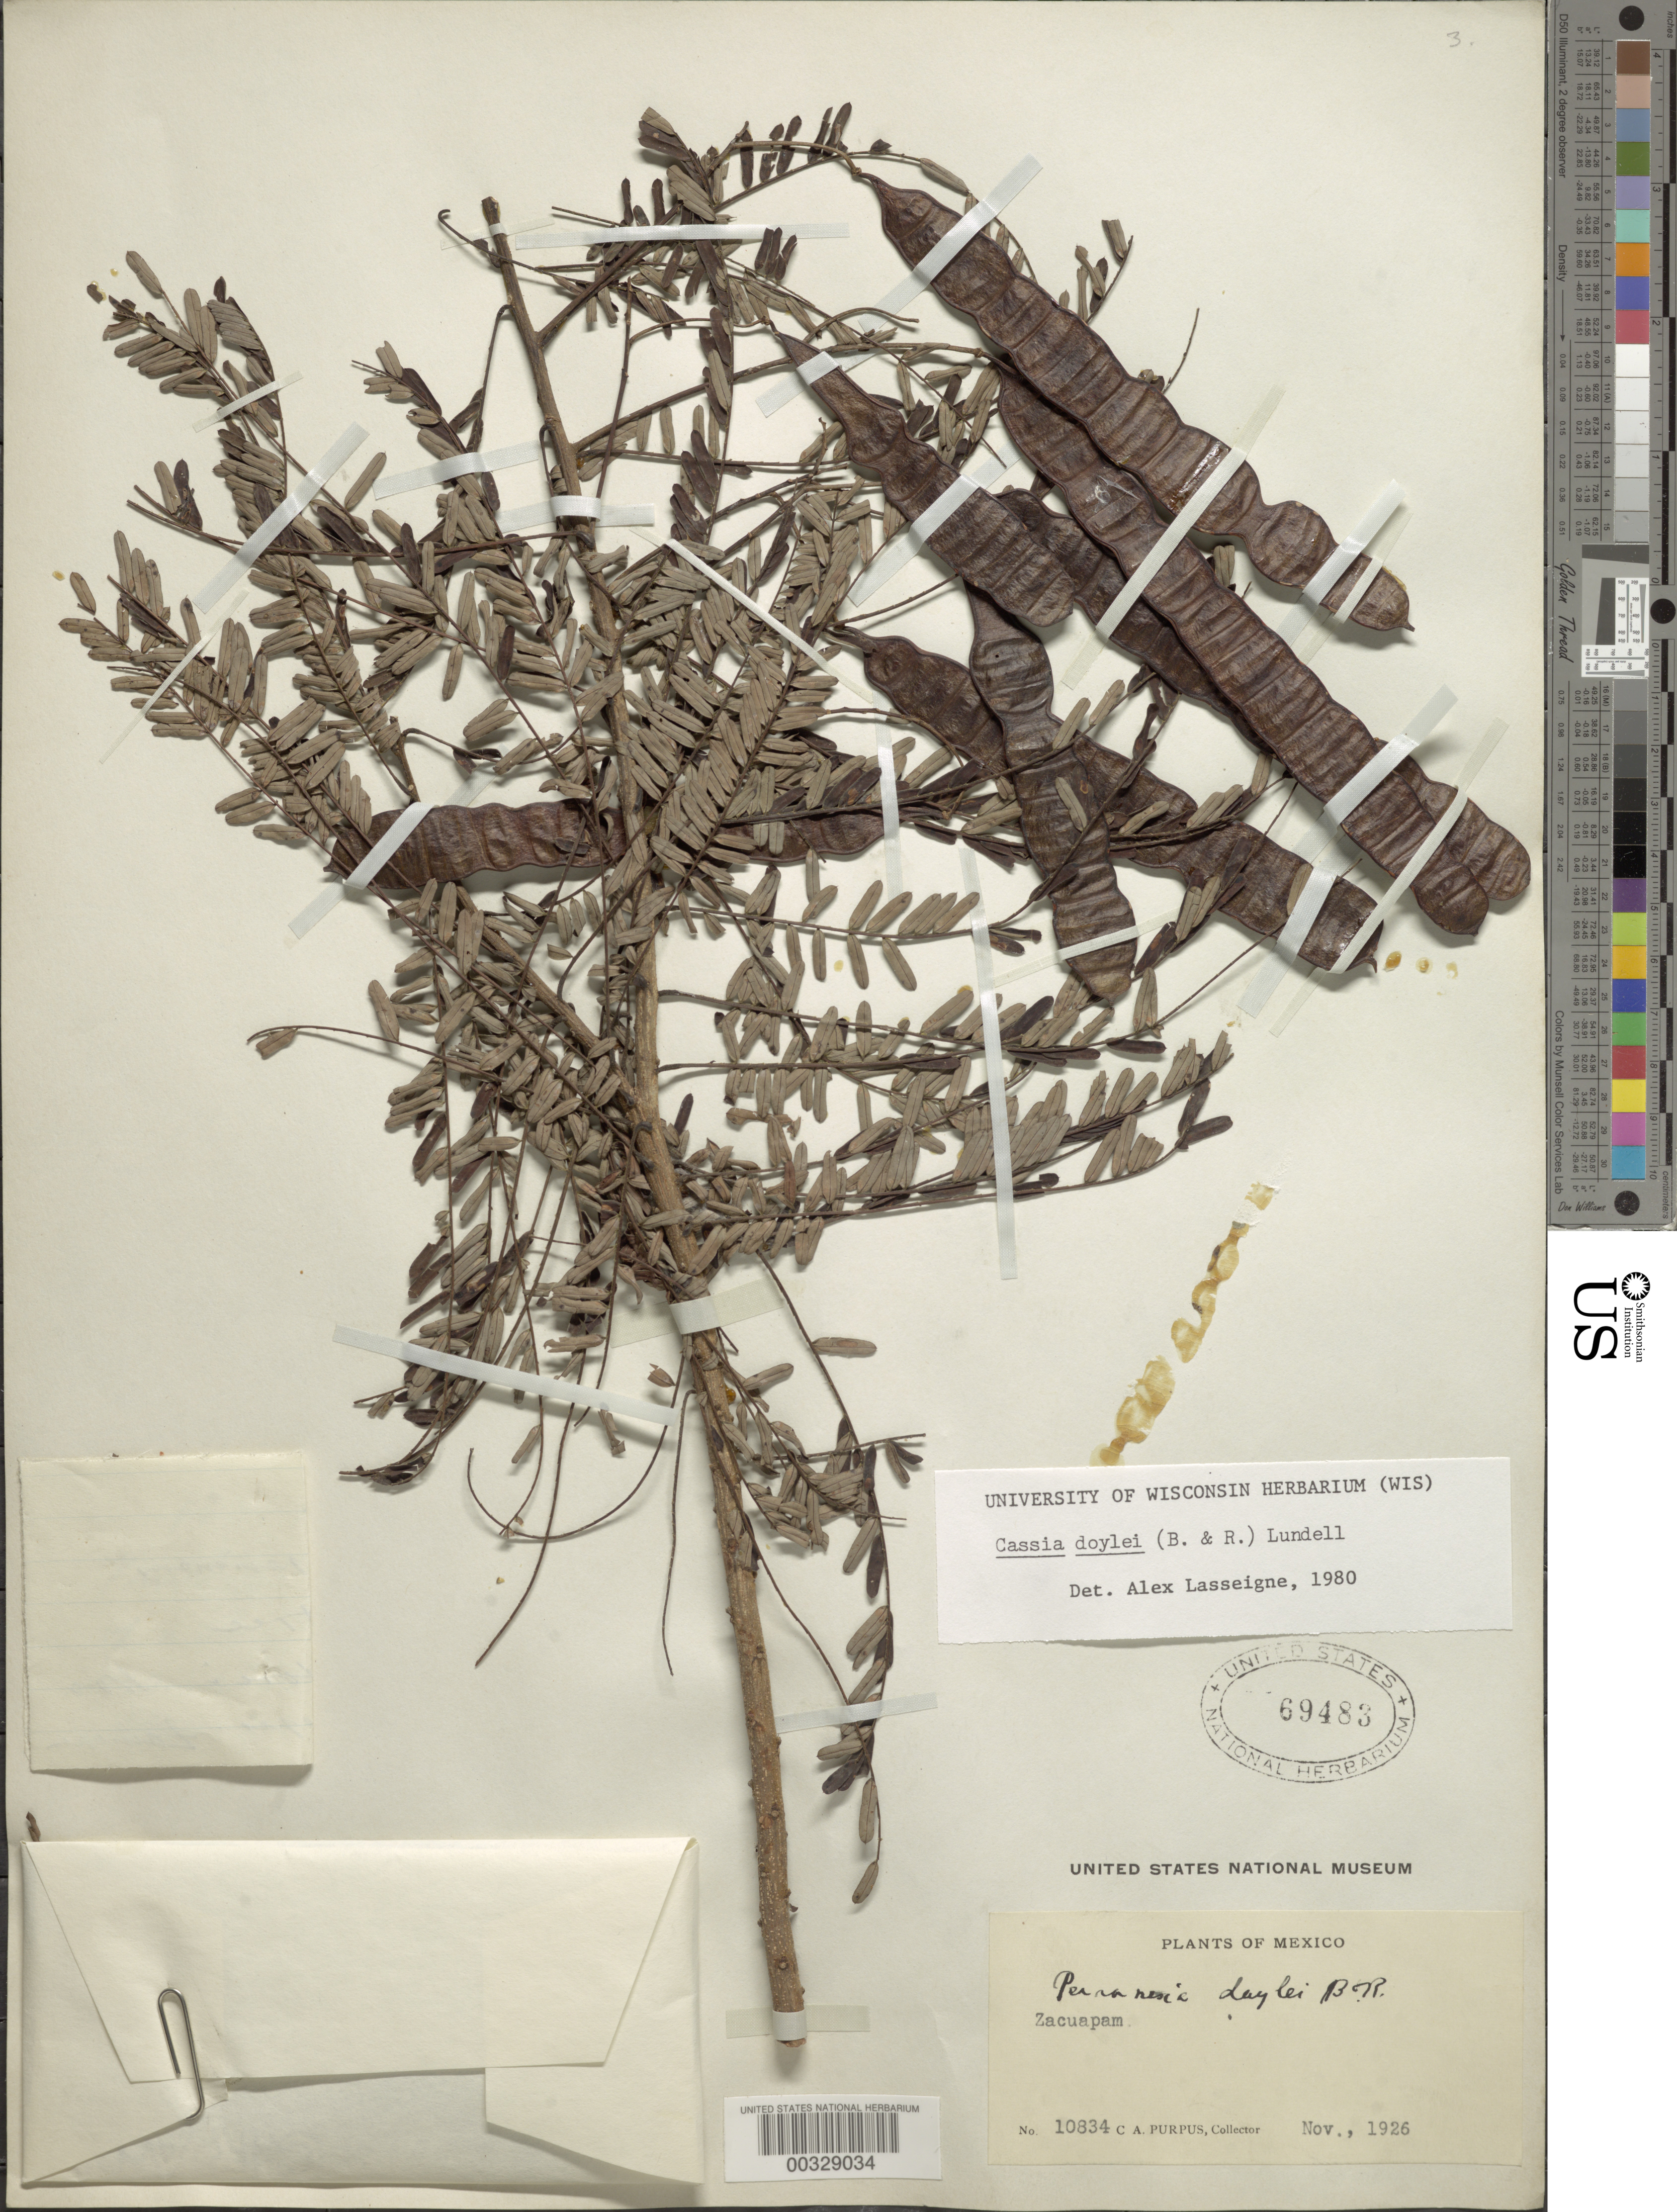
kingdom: Plantae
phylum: Tracheophyta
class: Magnoliopsida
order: Fabales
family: Fabaceae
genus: Senna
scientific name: Senna multijuga var. doylei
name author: (Britton & Rose) H.S. Irwin & Barneby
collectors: C. A. Purpus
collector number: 10834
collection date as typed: Nov 1926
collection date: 1926-11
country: Mexico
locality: Zacuapam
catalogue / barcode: US 69483